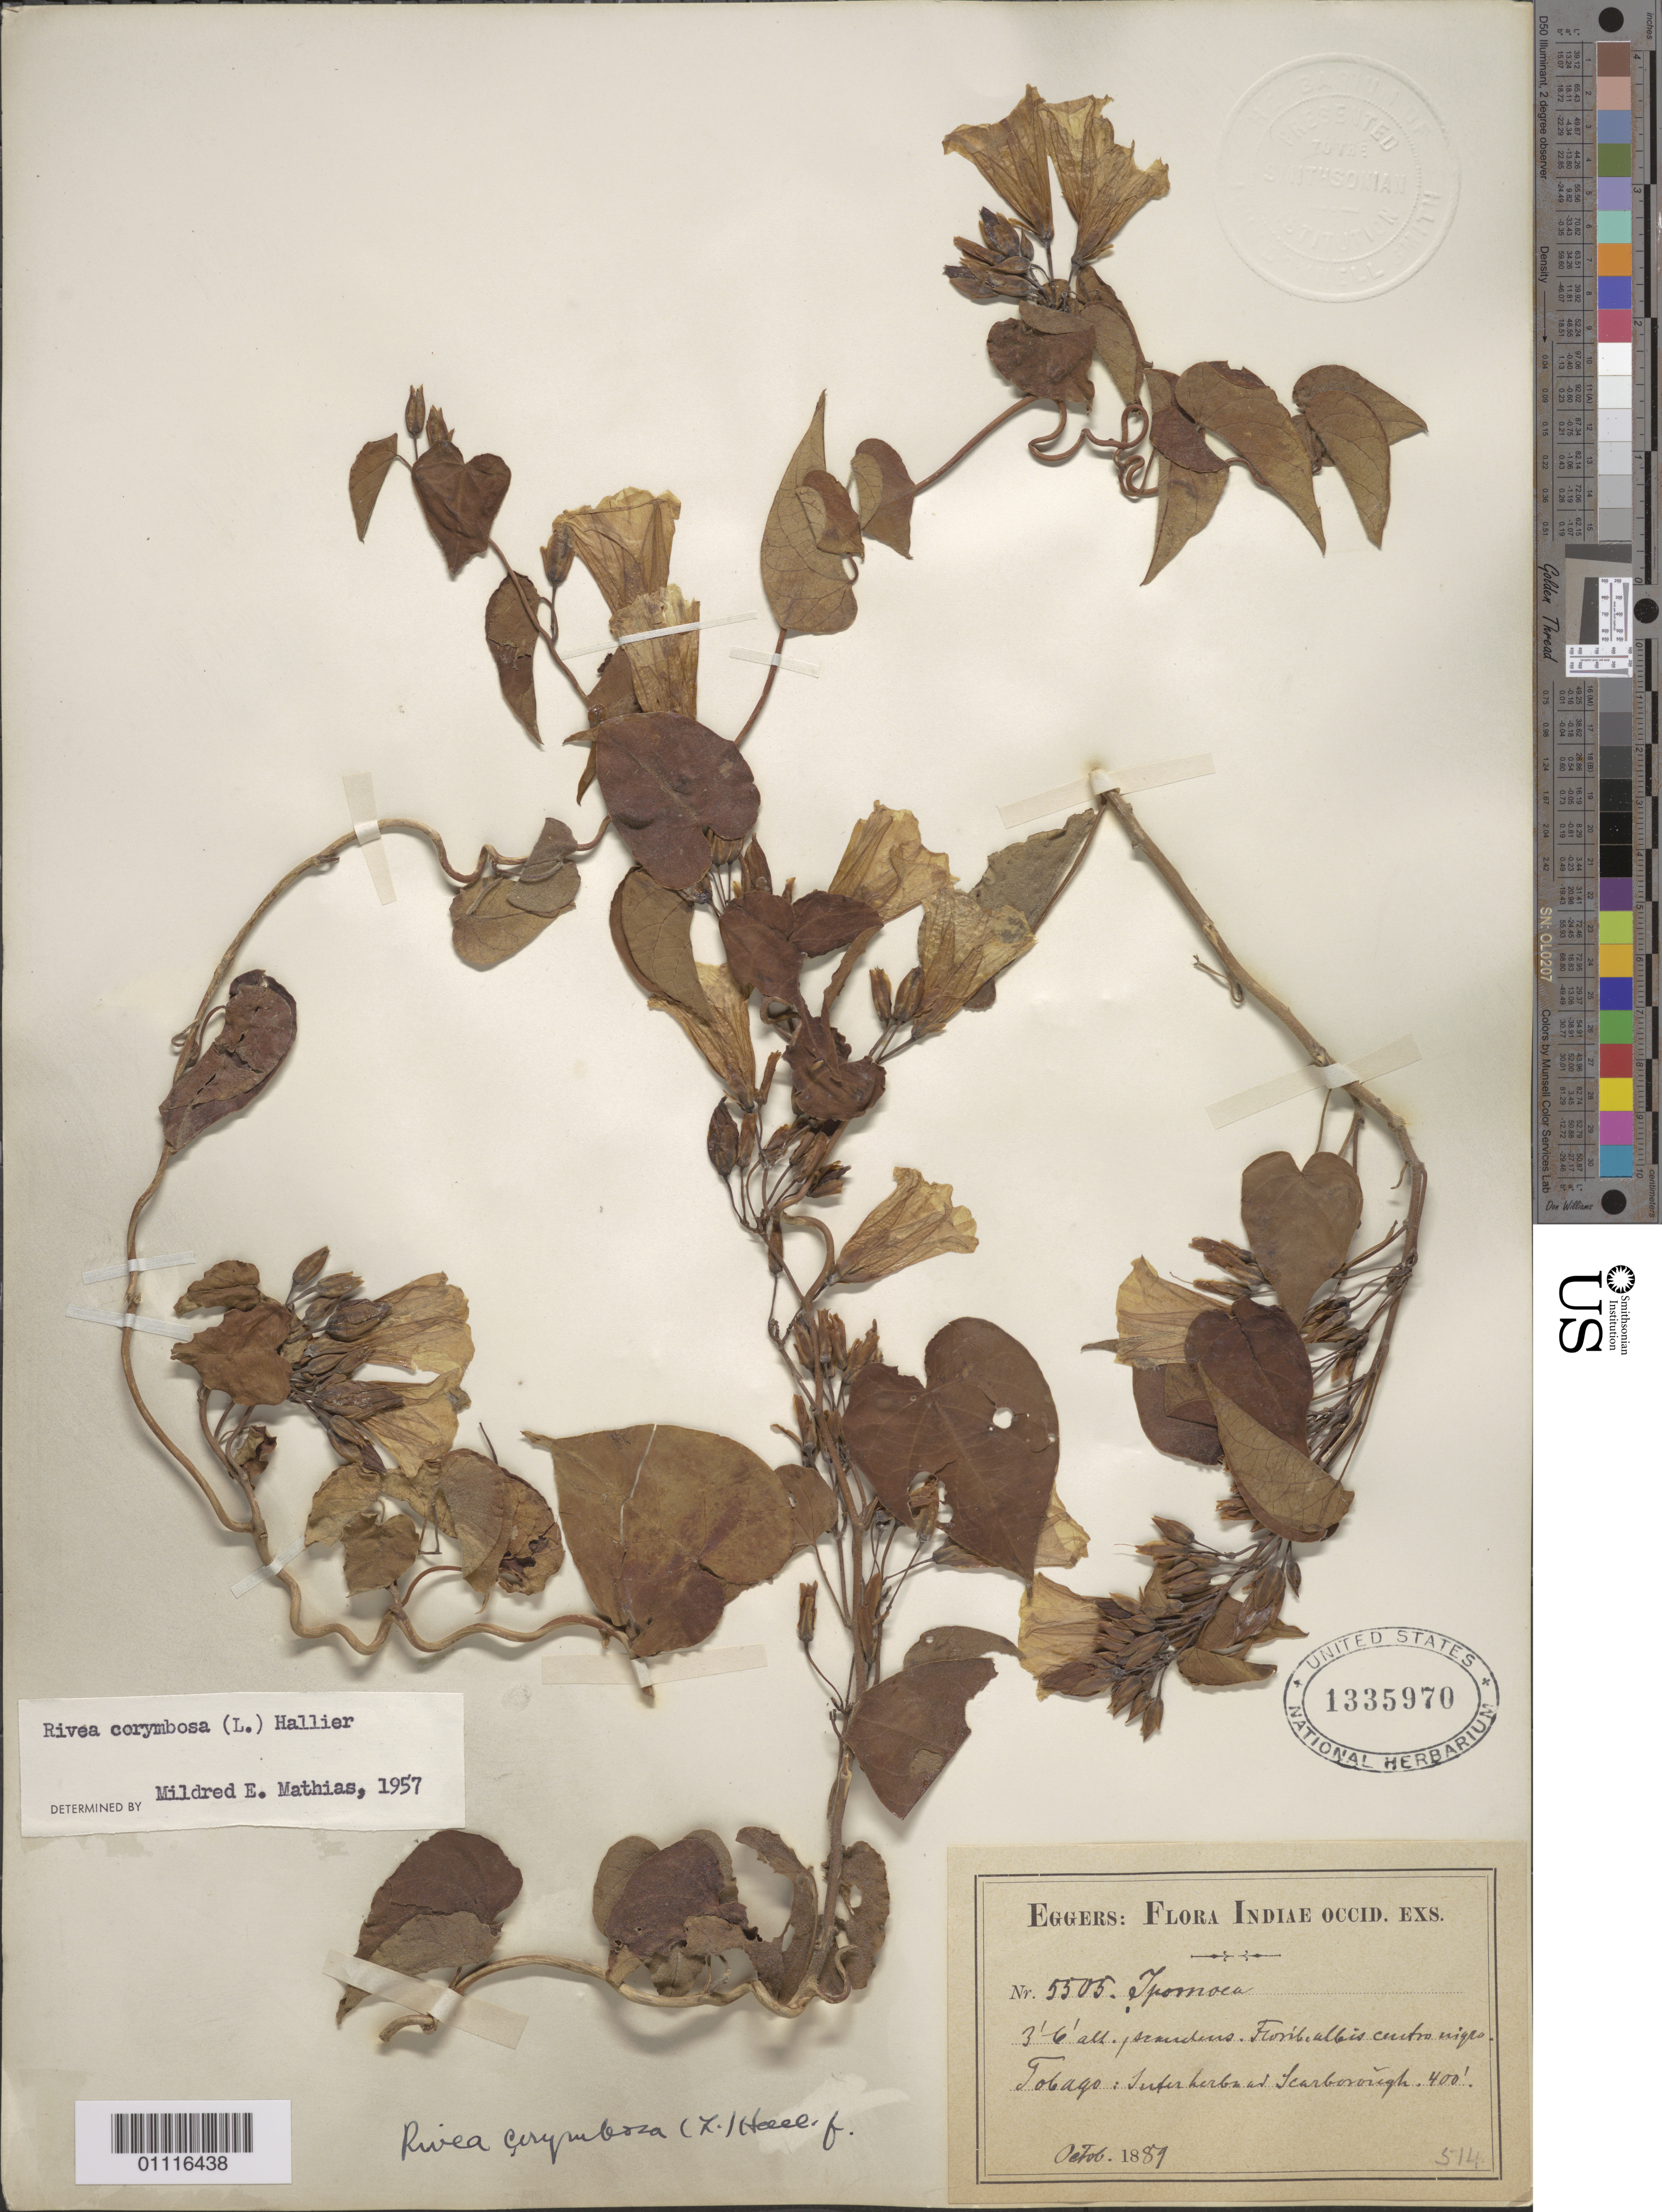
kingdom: Plantae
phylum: Tracheophyta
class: Magnoliopsida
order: Solanales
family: Convolvulaceae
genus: Turbina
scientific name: Turbina corymbosa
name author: (L.) Raf.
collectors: H. F. A. von Eggers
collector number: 5505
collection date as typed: Oct 1889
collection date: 1889-10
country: Trinidad and Tobago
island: Tobago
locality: Super herba ad Scarborough.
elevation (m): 122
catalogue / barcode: US 1335970